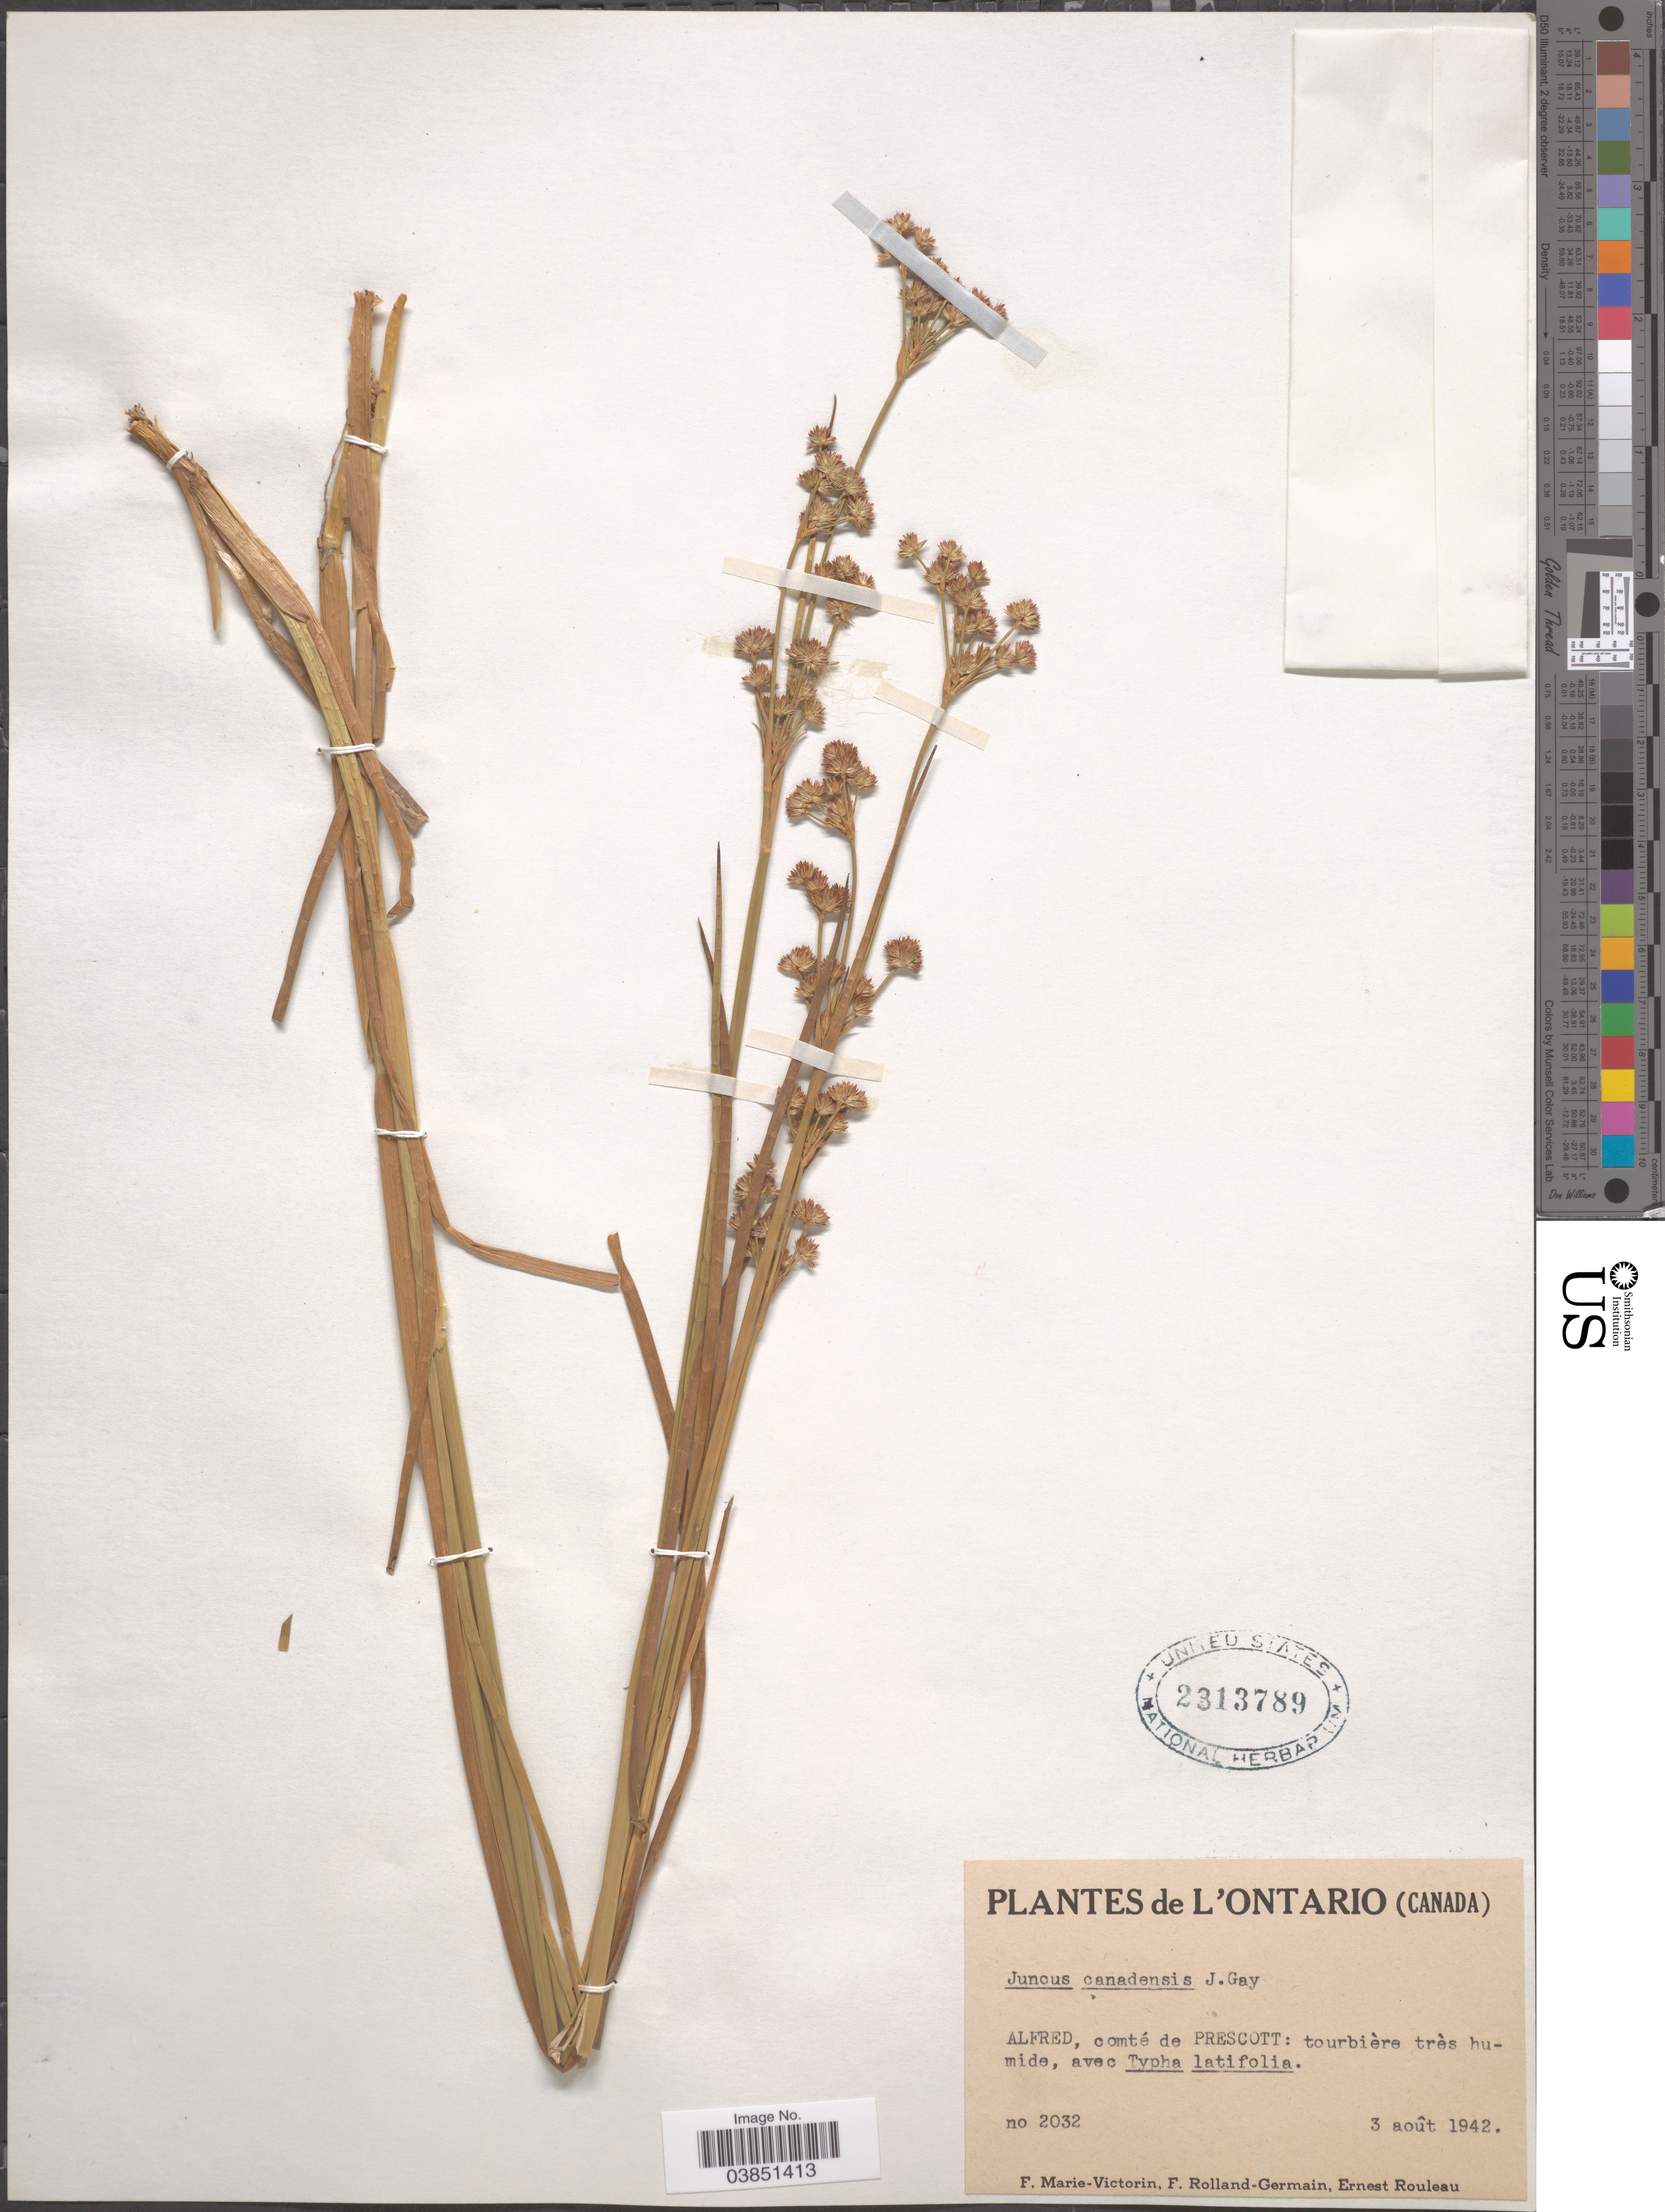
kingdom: Plantae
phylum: Tracheophyta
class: Liliopsida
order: Poales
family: Juncaceae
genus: Juncus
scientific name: Juncus canadensis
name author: J. Gay ex Laharpe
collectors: F. Marie-Victorin, Rolland-Germain & J. Rouleau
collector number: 2032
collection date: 1942-08-03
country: Canada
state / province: Ontario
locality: Alfred, comté de Prescott.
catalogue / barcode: US 2313789